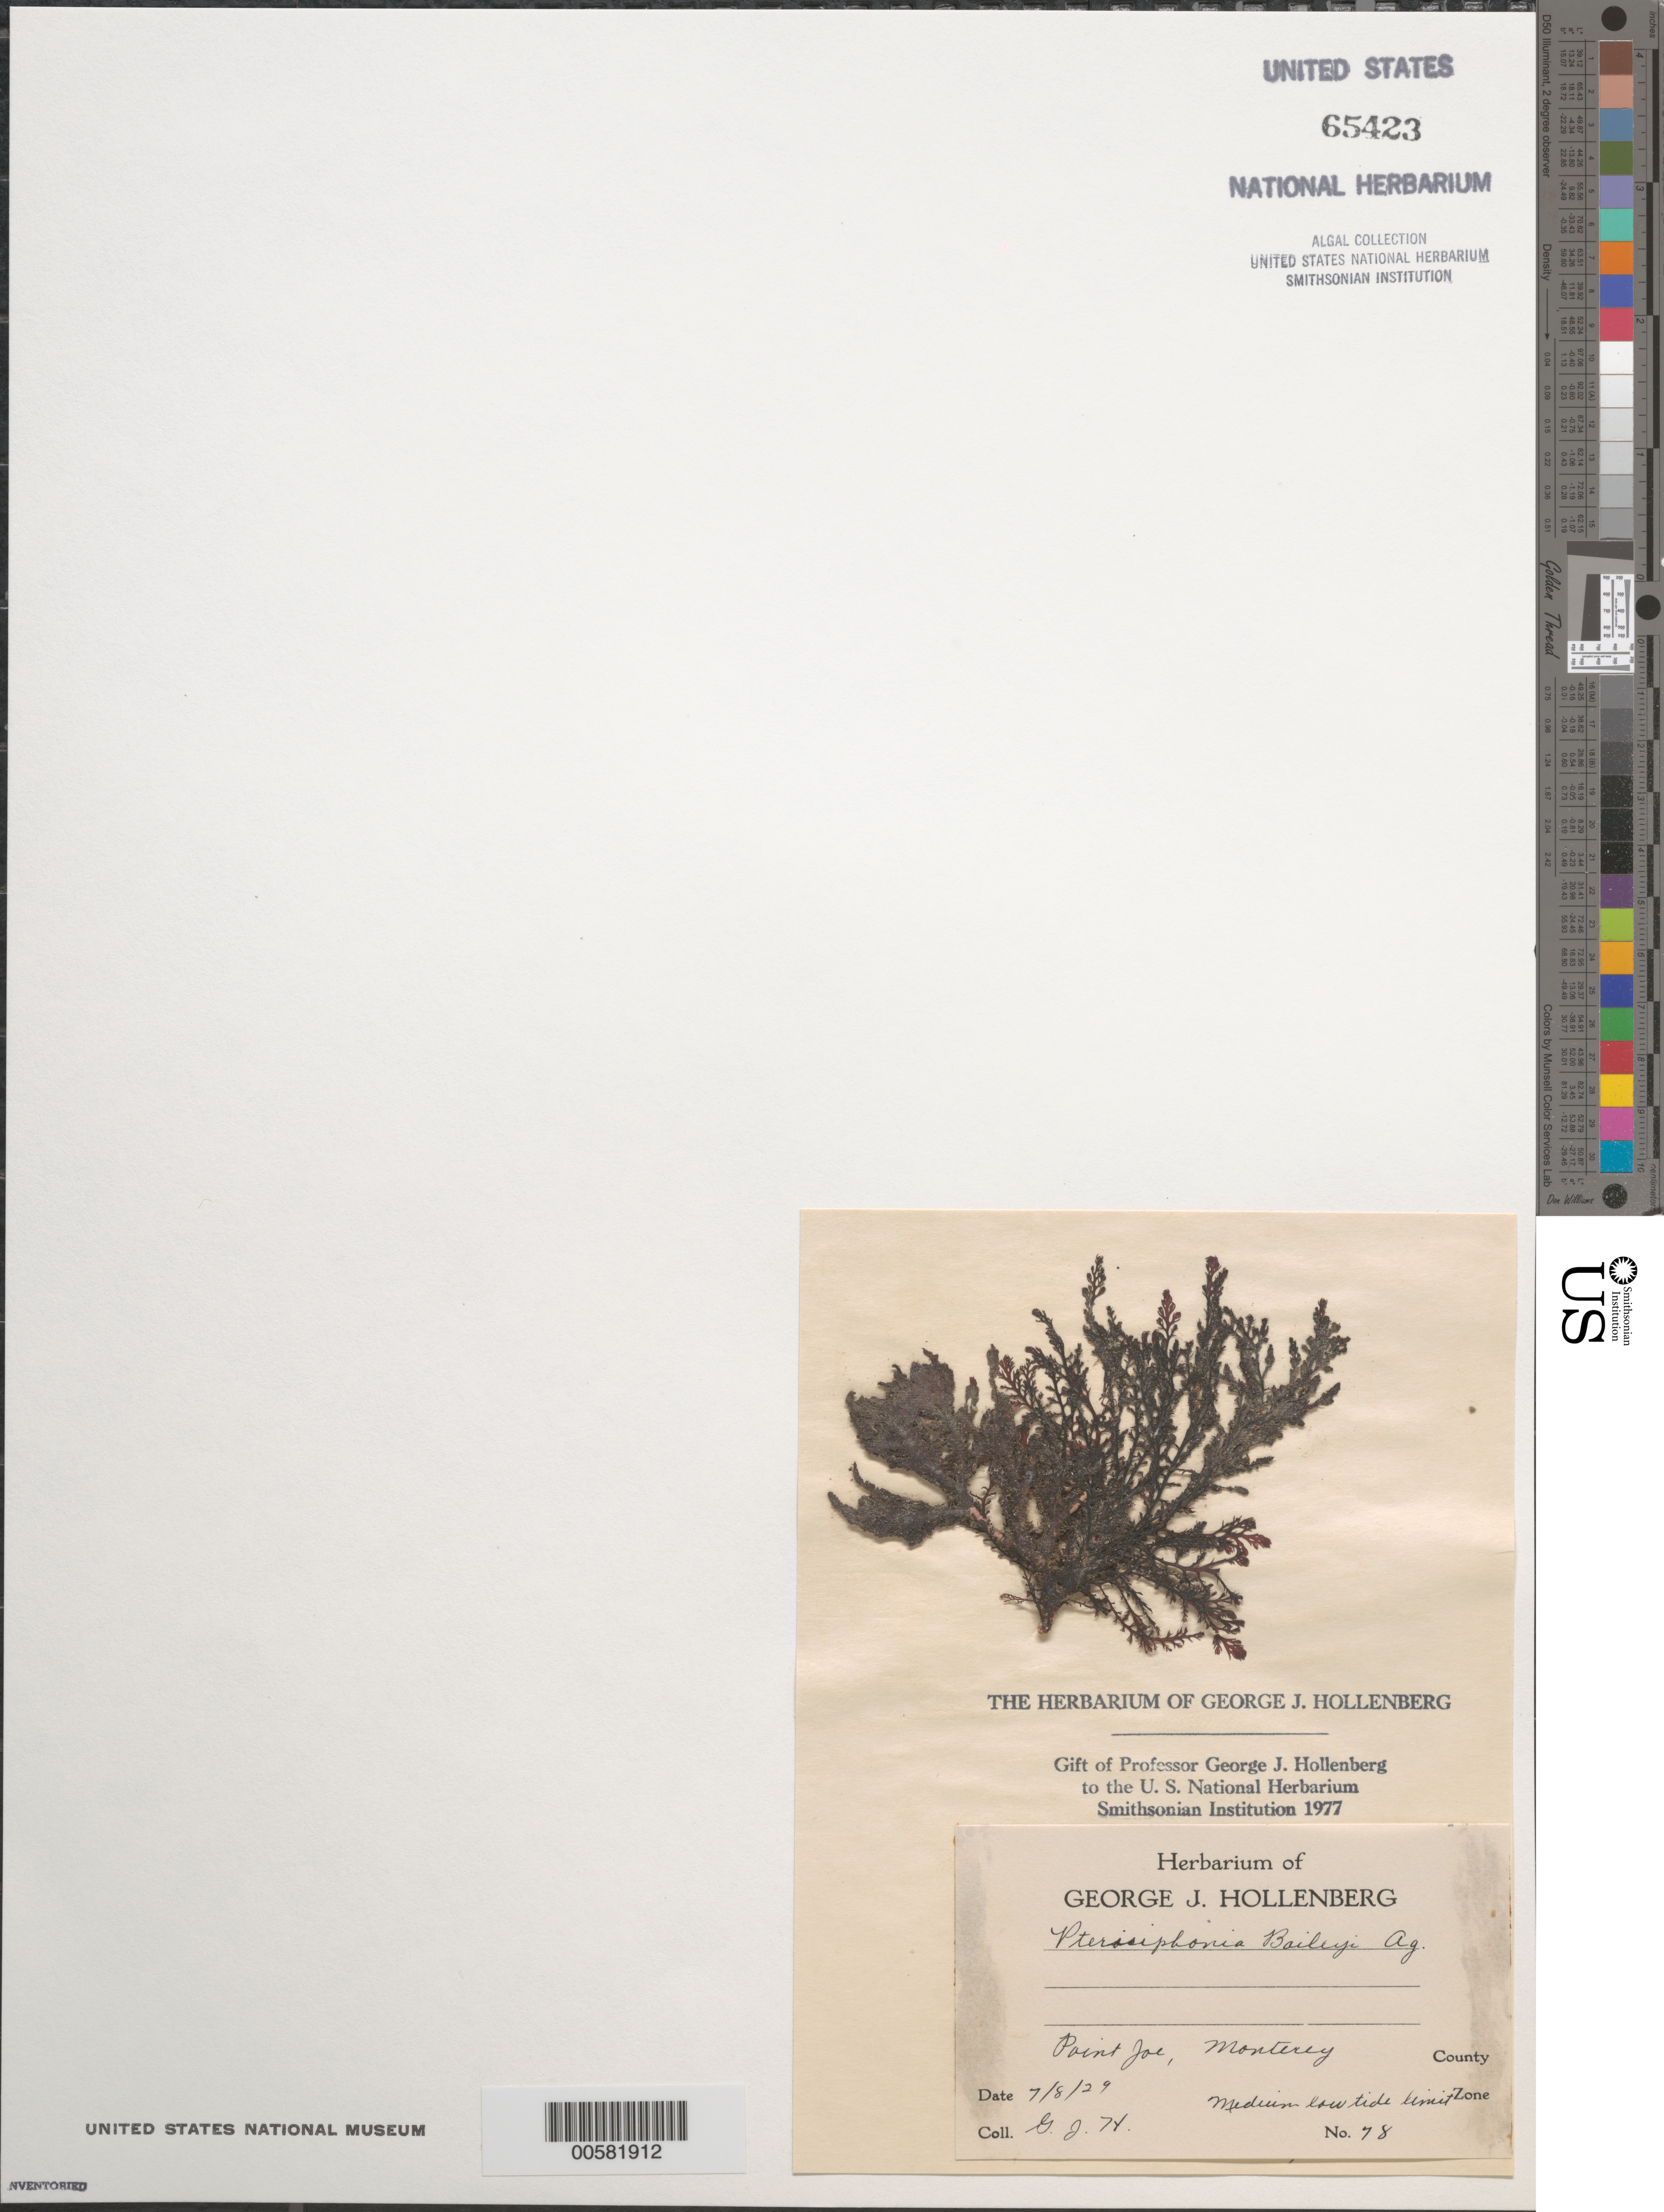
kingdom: Plantae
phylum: Rhodophyta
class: Florideophyceae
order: Ceramiales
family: Rhodomelaceae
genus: Symphyocladiella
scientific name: Symphyocladiella baileyi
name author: (Harvey) D.E.Bustamante et al.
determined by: Algae name updating Project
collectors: G. Hollenberg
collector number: GJH 78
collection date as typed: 08 Jul 1929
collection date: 1929-07-08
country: United States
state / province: California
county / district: Monterey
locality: Point Joe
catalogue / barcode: US 65423